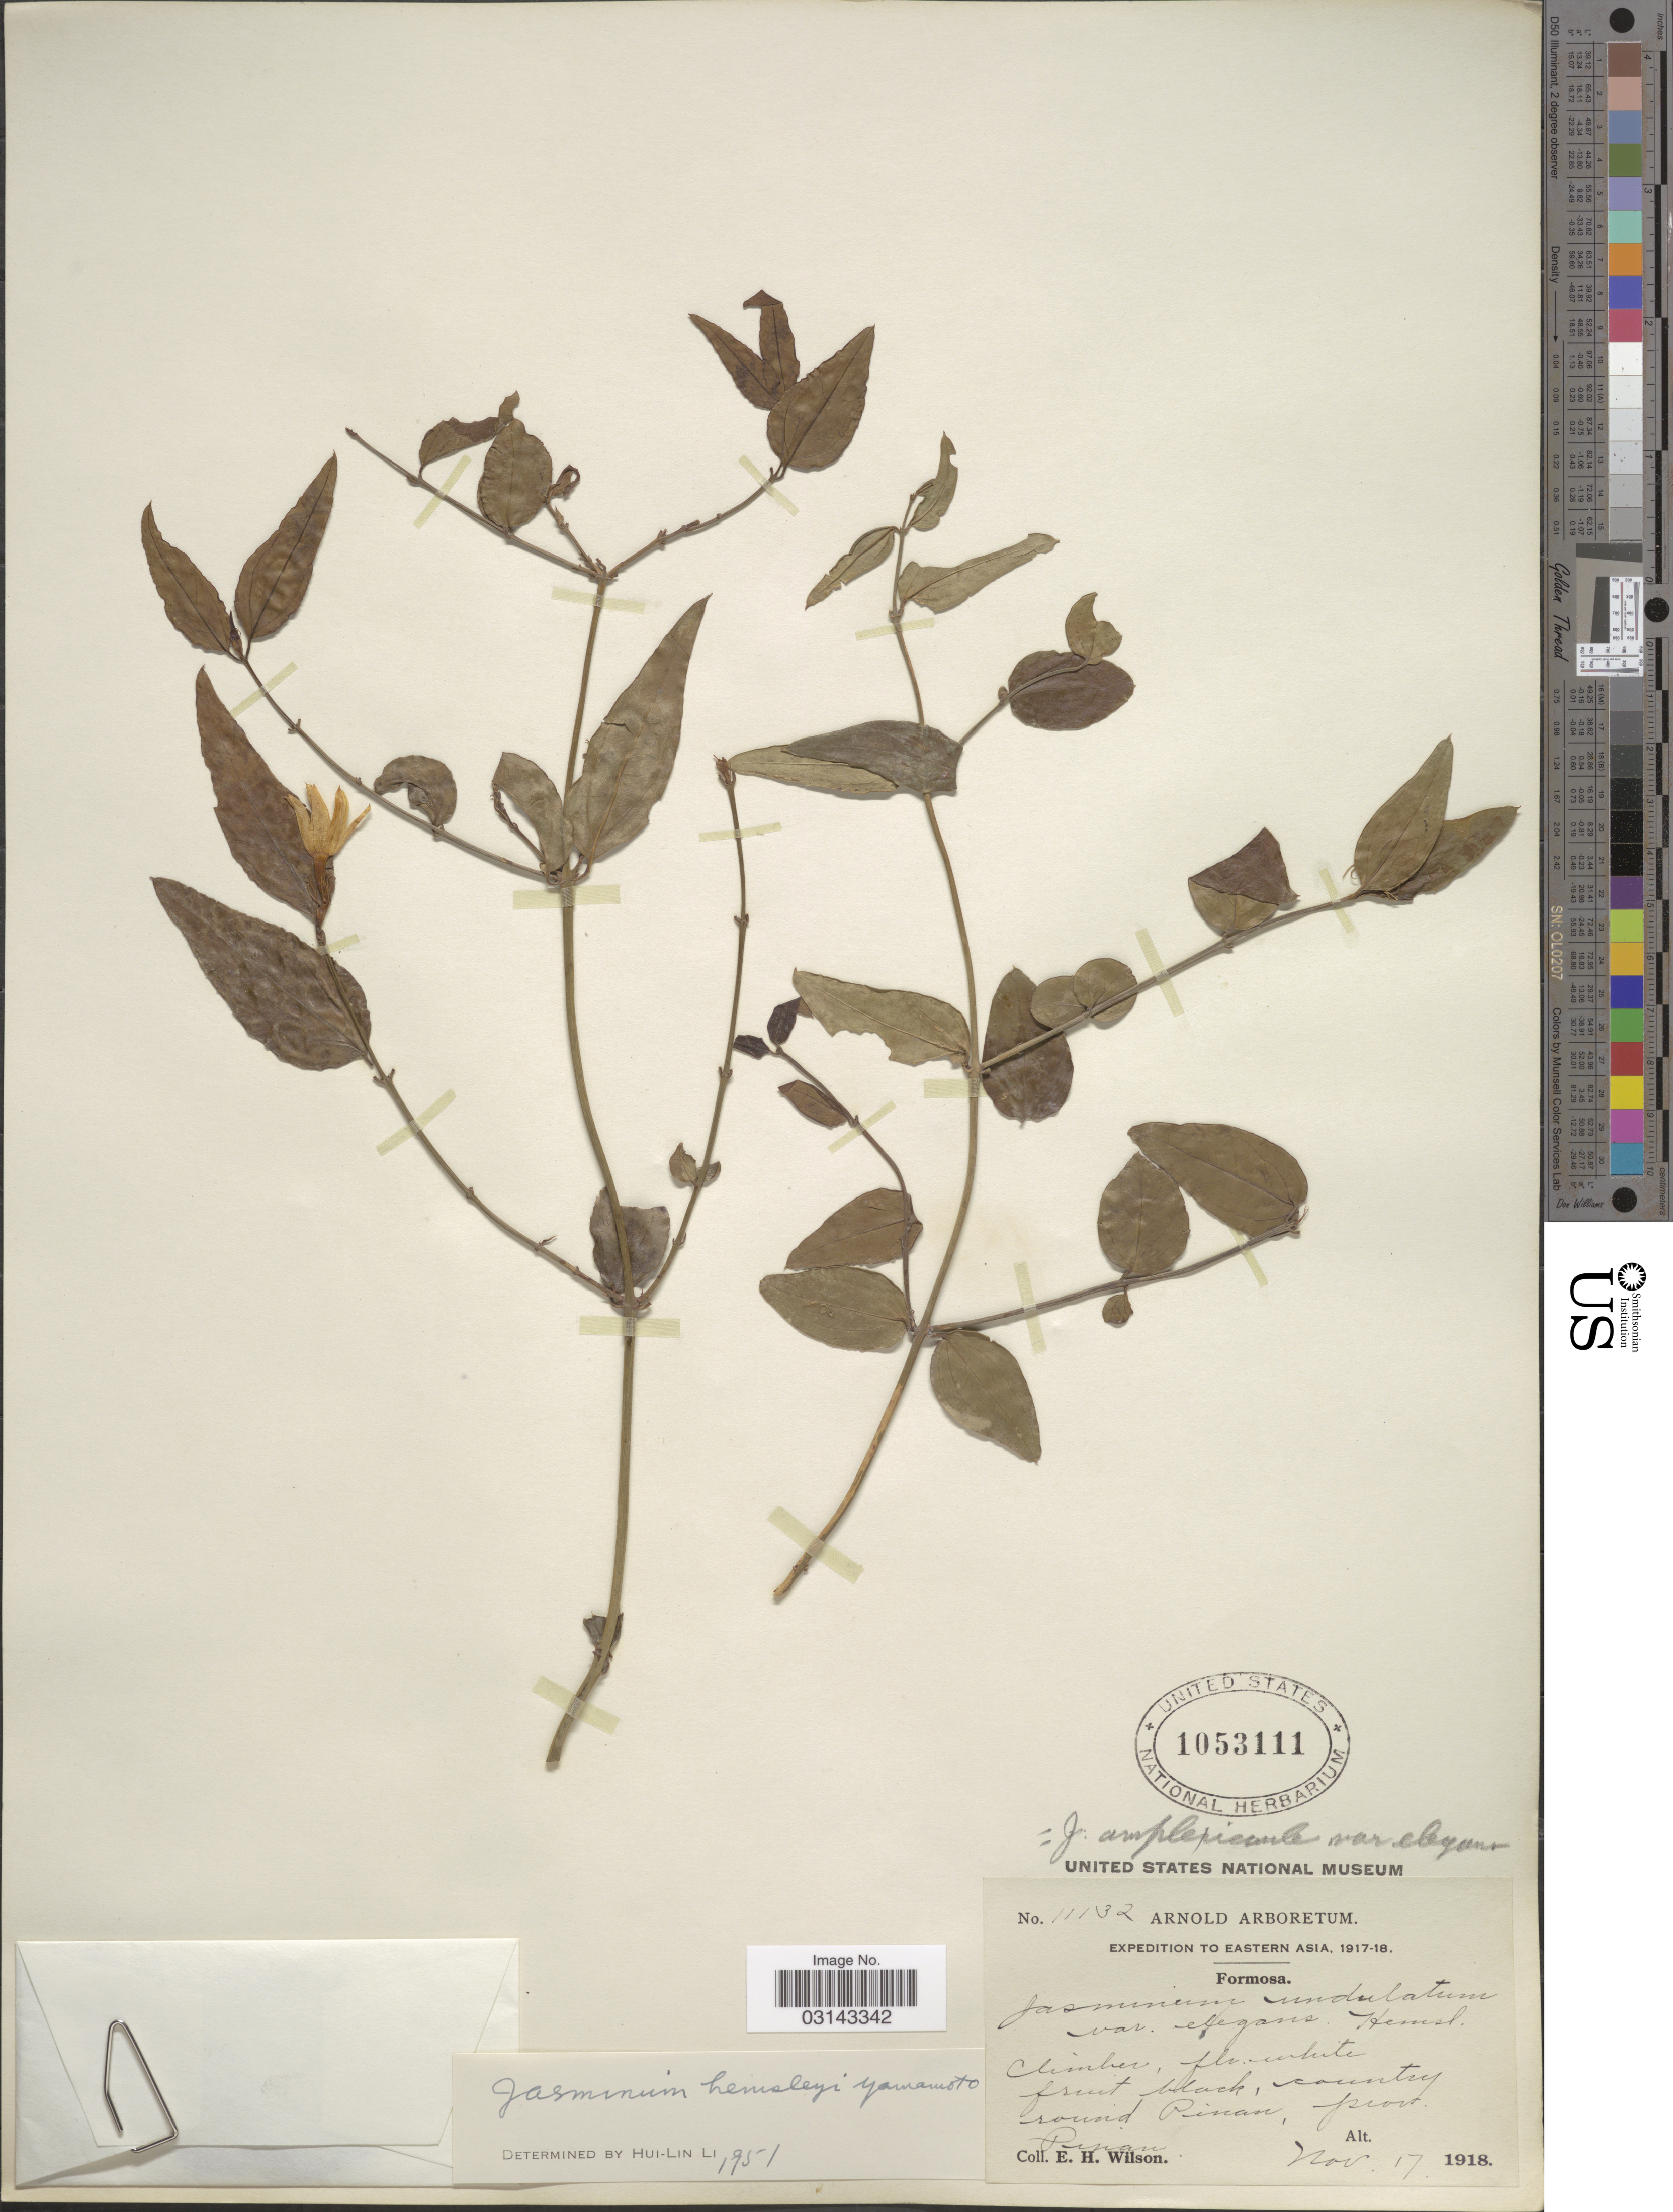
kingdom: Plantae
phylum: Tracheophyta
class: Magnoliopsida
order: Lamiales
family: Oleaceae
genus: Jasminum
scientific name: Jasminum hemsleyi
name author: Yamam.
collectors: E. Wilson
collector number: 11132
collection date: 1918-11-17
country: Taiwan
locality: Formosa. Round Pinan, prov. Pinan.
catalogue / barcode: US 1053111